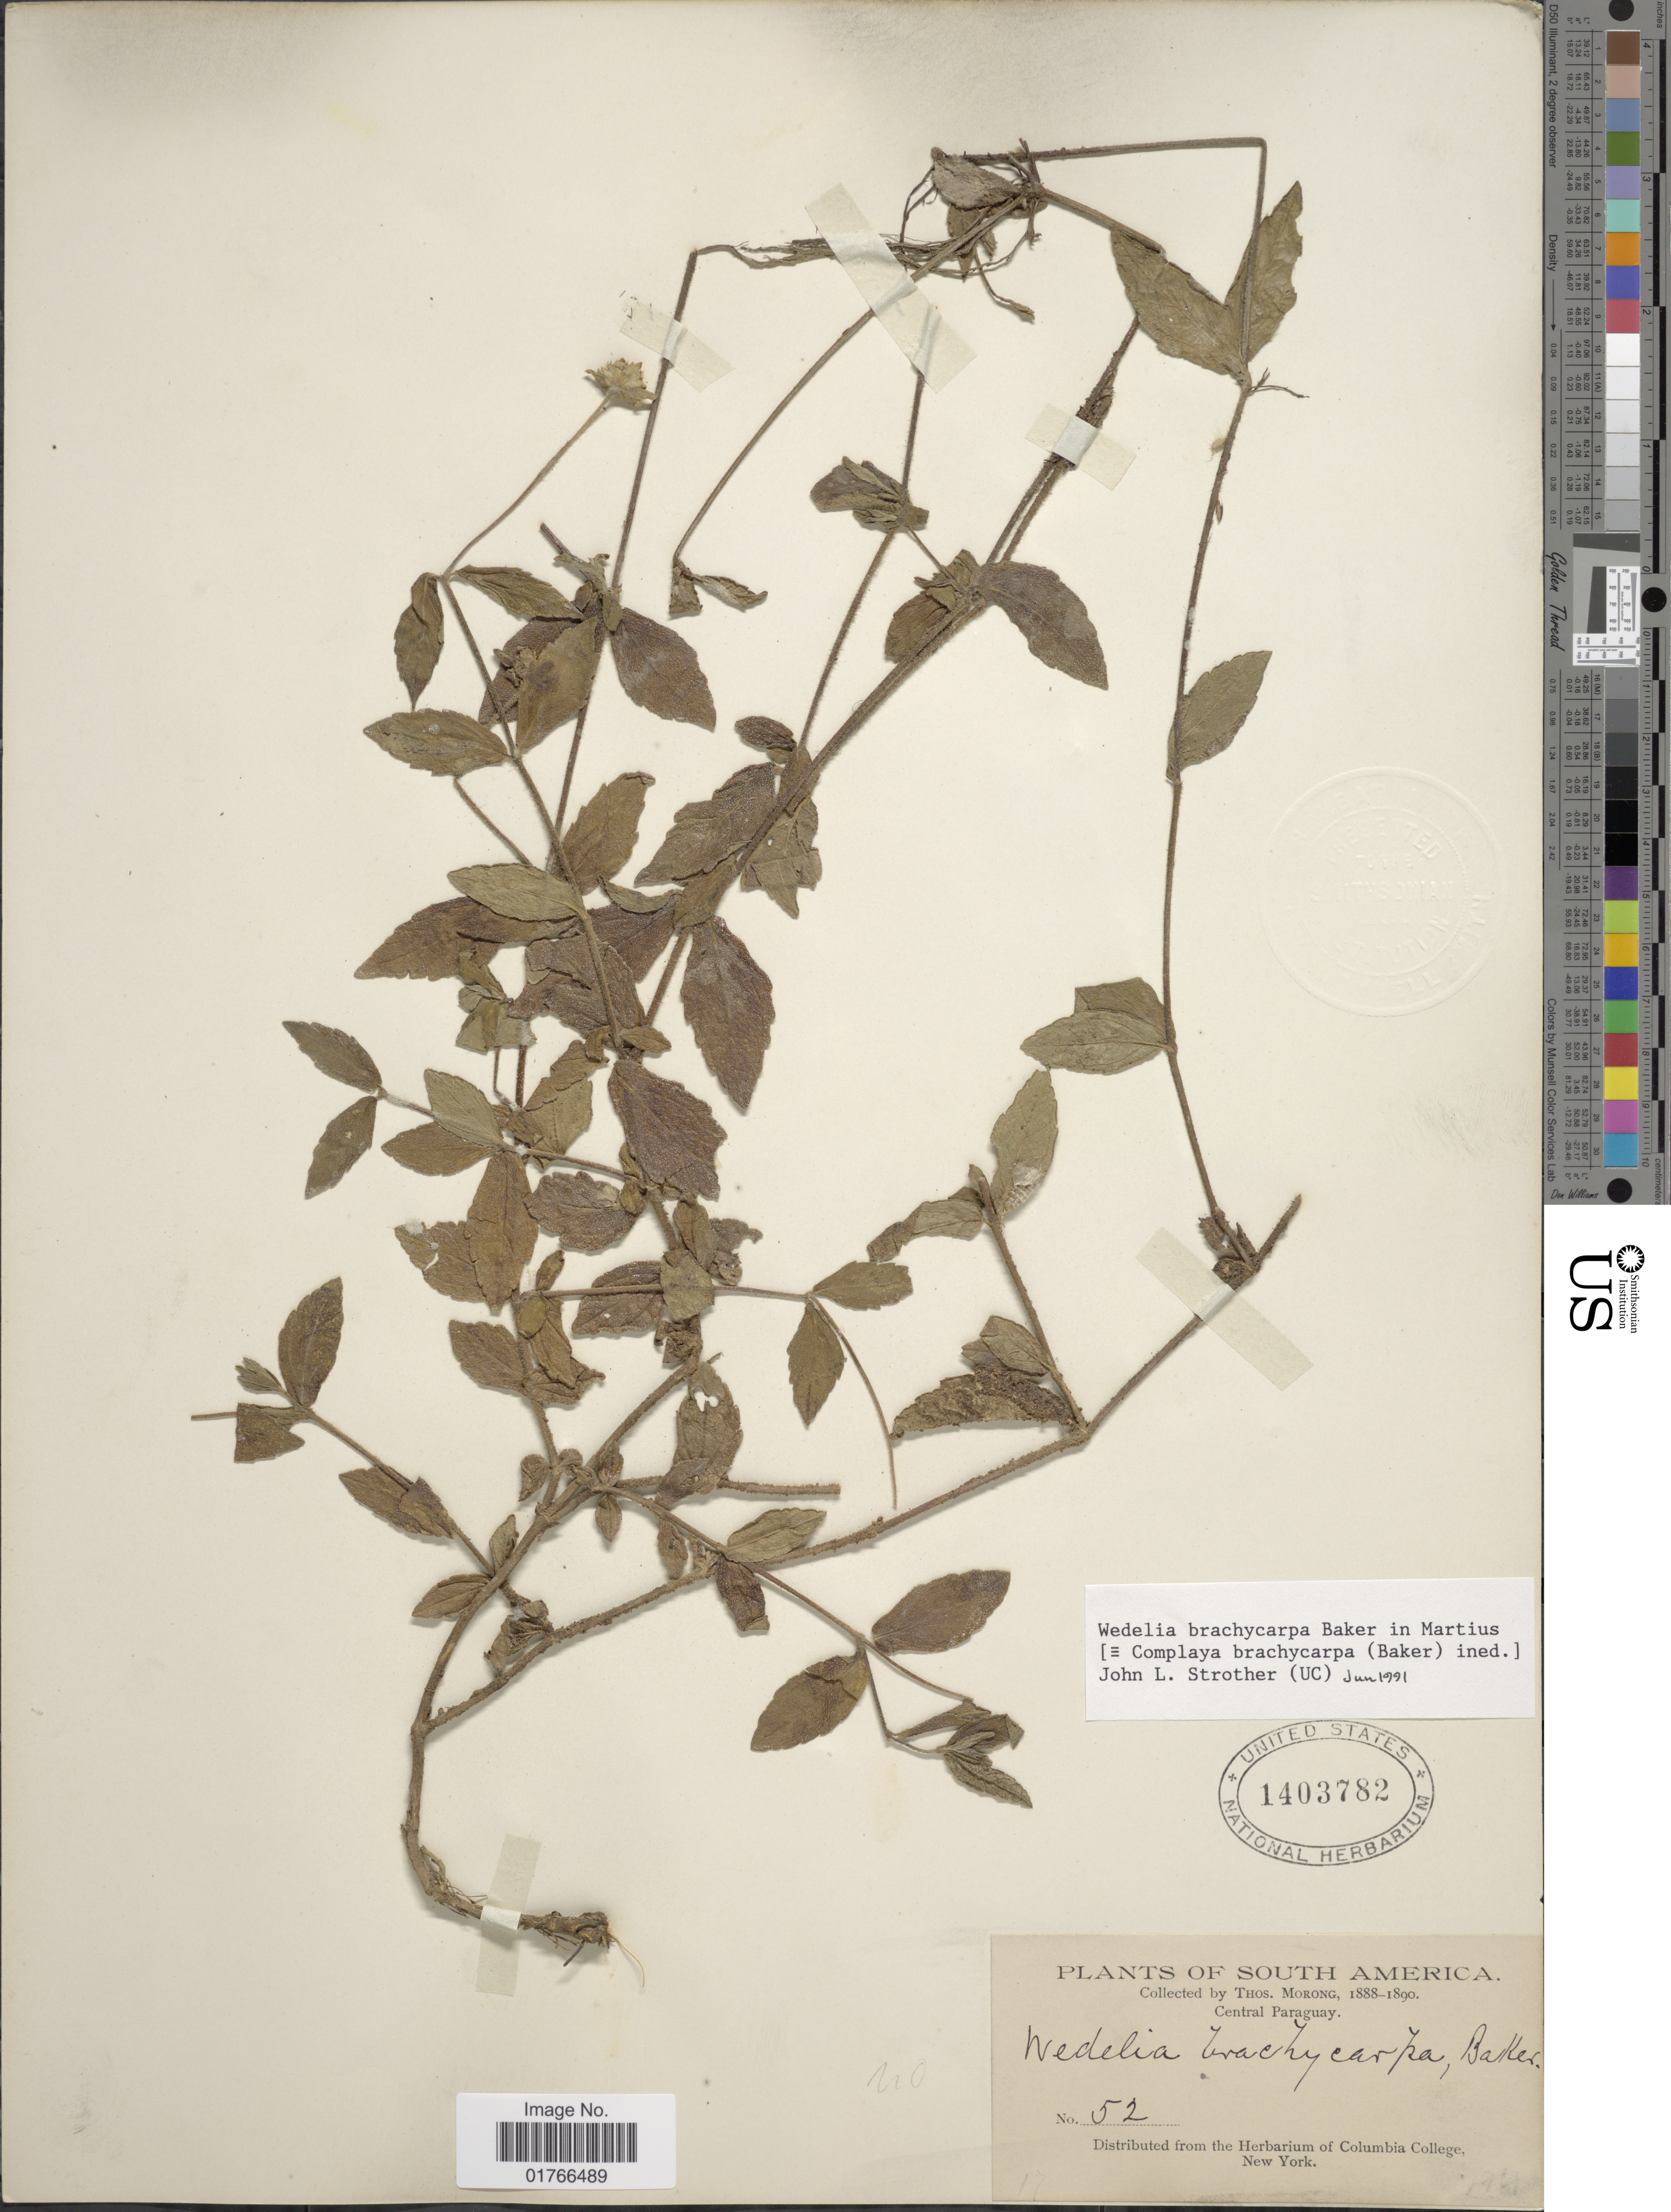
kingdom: Plantae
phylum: Tracheophyta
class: Magnoliopsida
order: Asterales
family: Asteraceae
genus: Sphagneticola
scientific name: Sphagneticola brachycarpa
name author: (Baker) Pruski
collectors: ex herb. T. Morong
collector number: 52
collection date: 1888/1890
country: Paraguay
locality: South America, Central Paraguay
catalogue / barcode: US 1403782